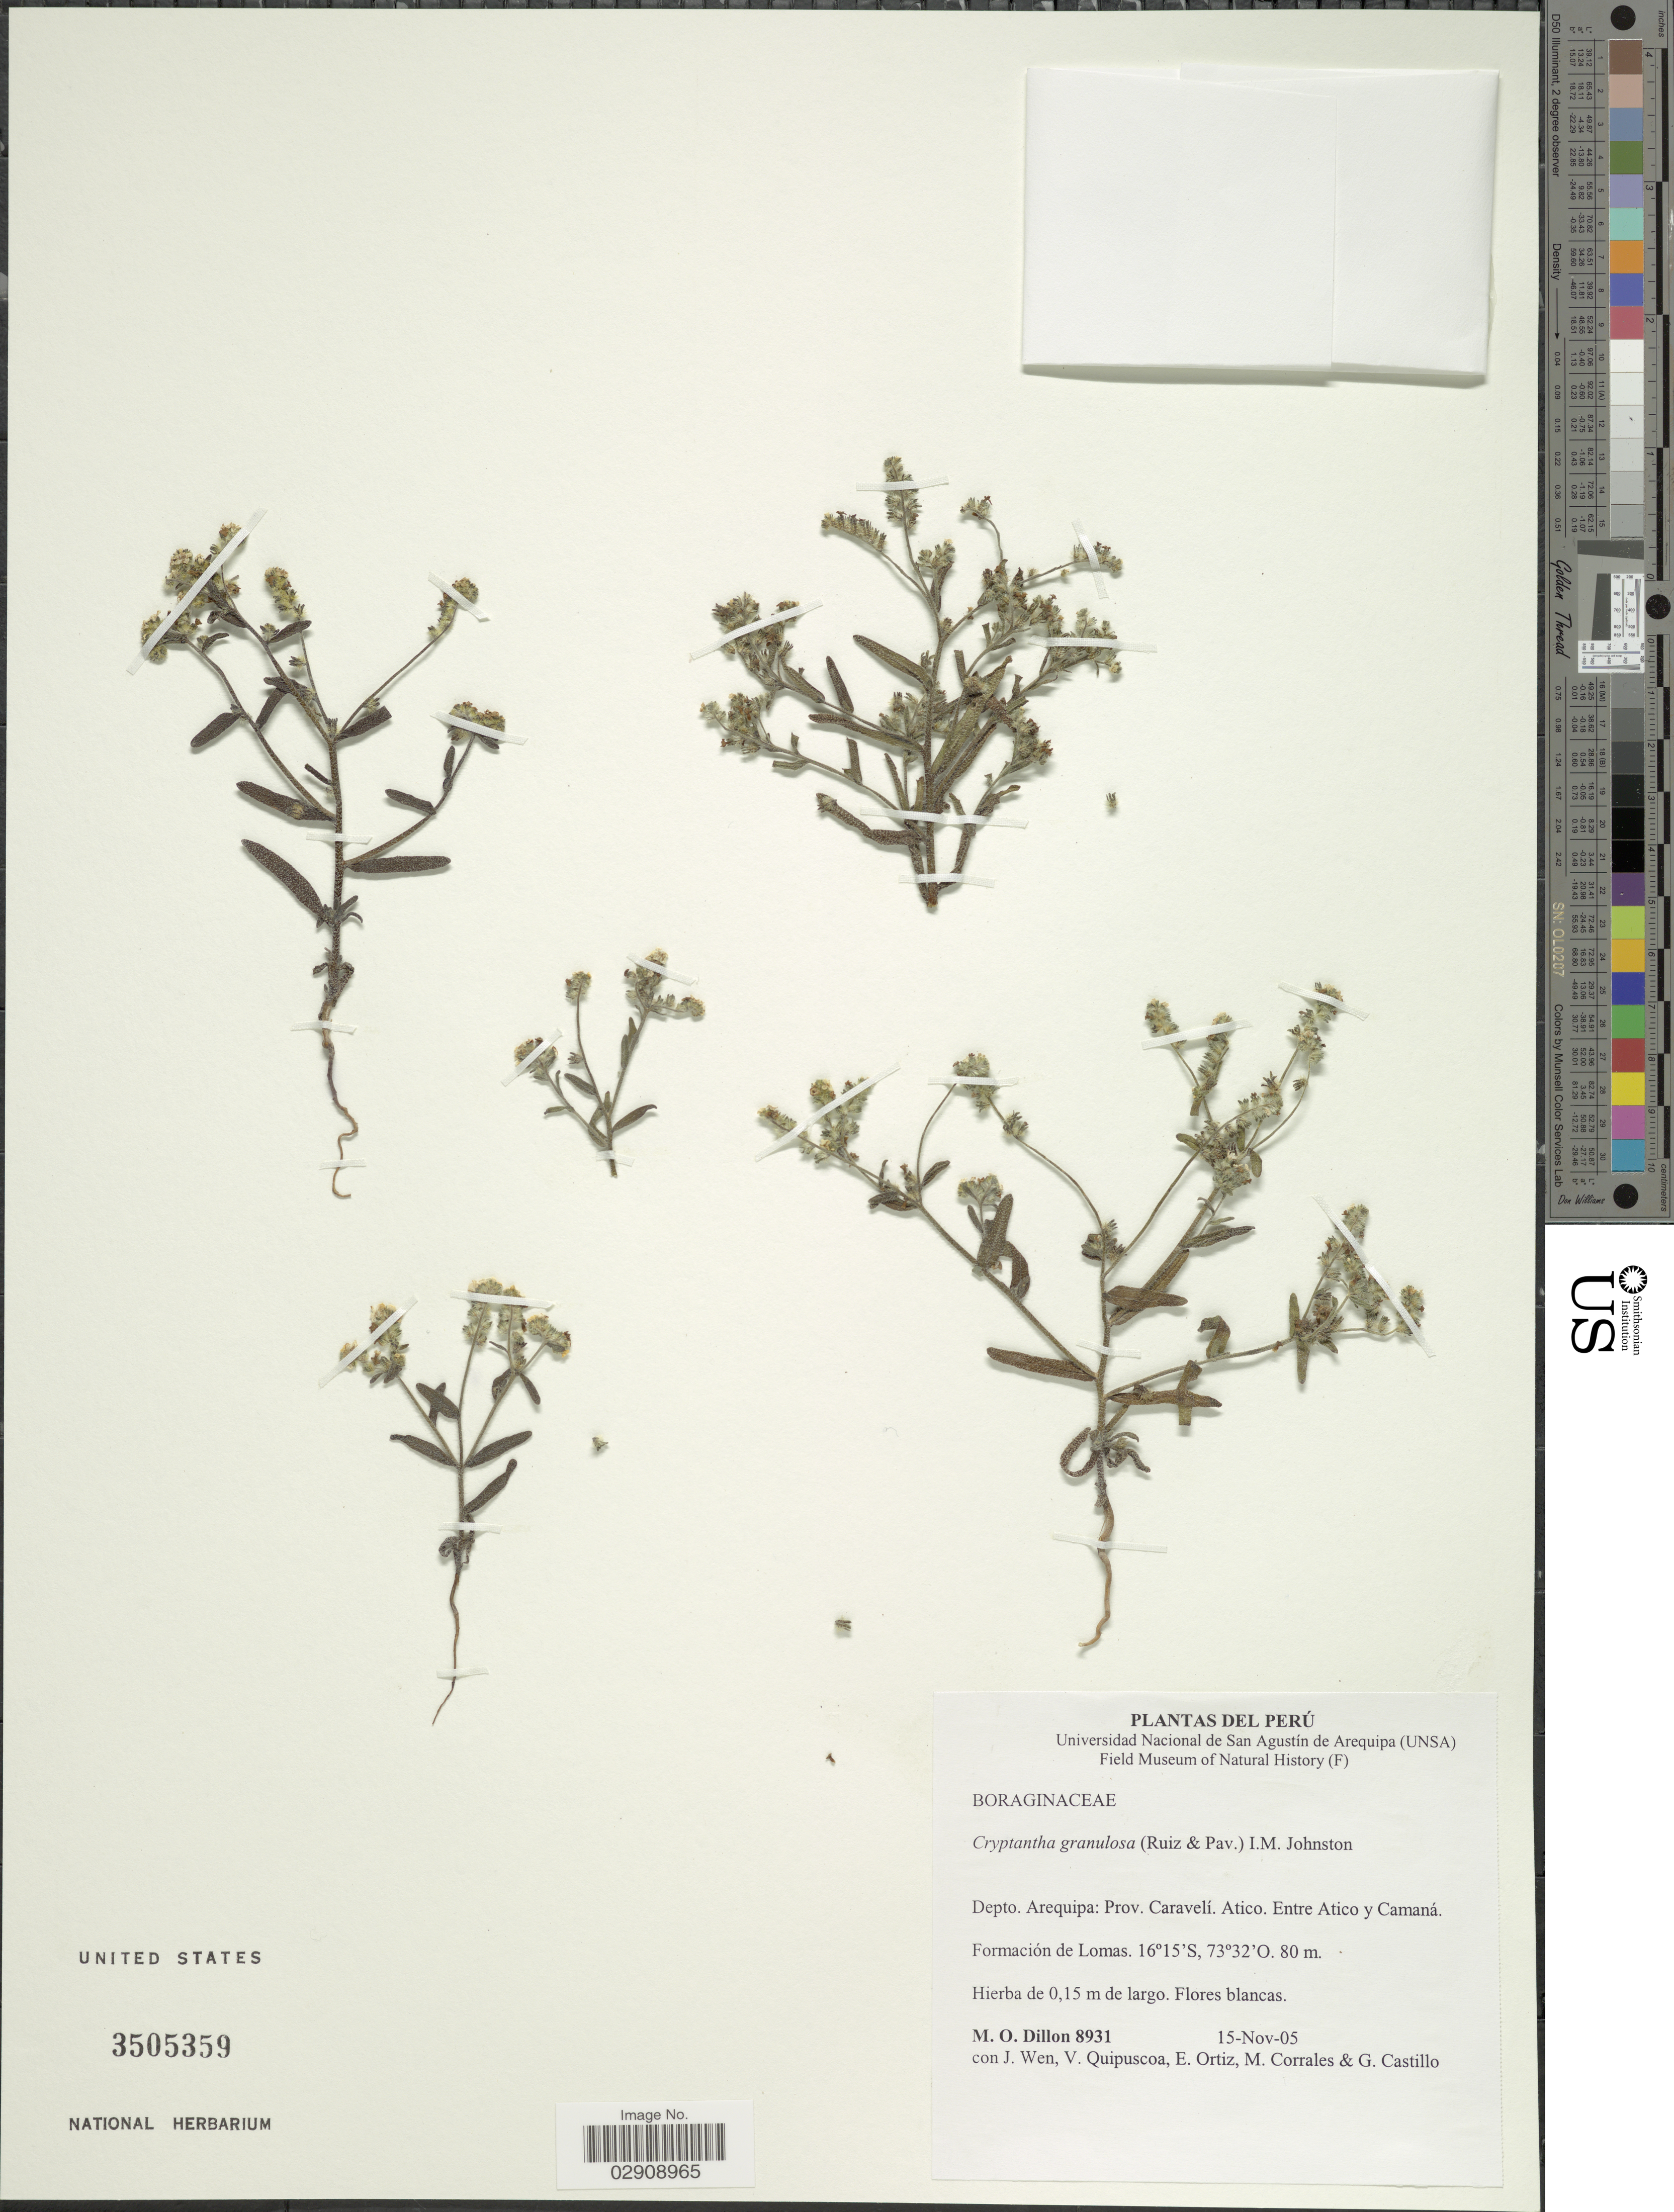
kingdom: Plantae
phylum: Tracheophyta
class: Magnoliopsida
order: Boraginales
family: Boraginaceae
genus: Cryptantha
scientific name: Cryptantha granulosa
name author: (Ruiz & Pav.) I.M. Johnst.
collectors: M. O. Dillon, J. Wen, V. Quipuscoa, E. Ortiz & et al.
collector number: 8931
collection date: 2005-11-15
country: Peru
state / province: Arequipa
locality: Prov. Caravelí. Atico. Entre Atico y Camaná. Formación de Lomas.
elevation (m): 80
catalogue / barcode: US 3505359